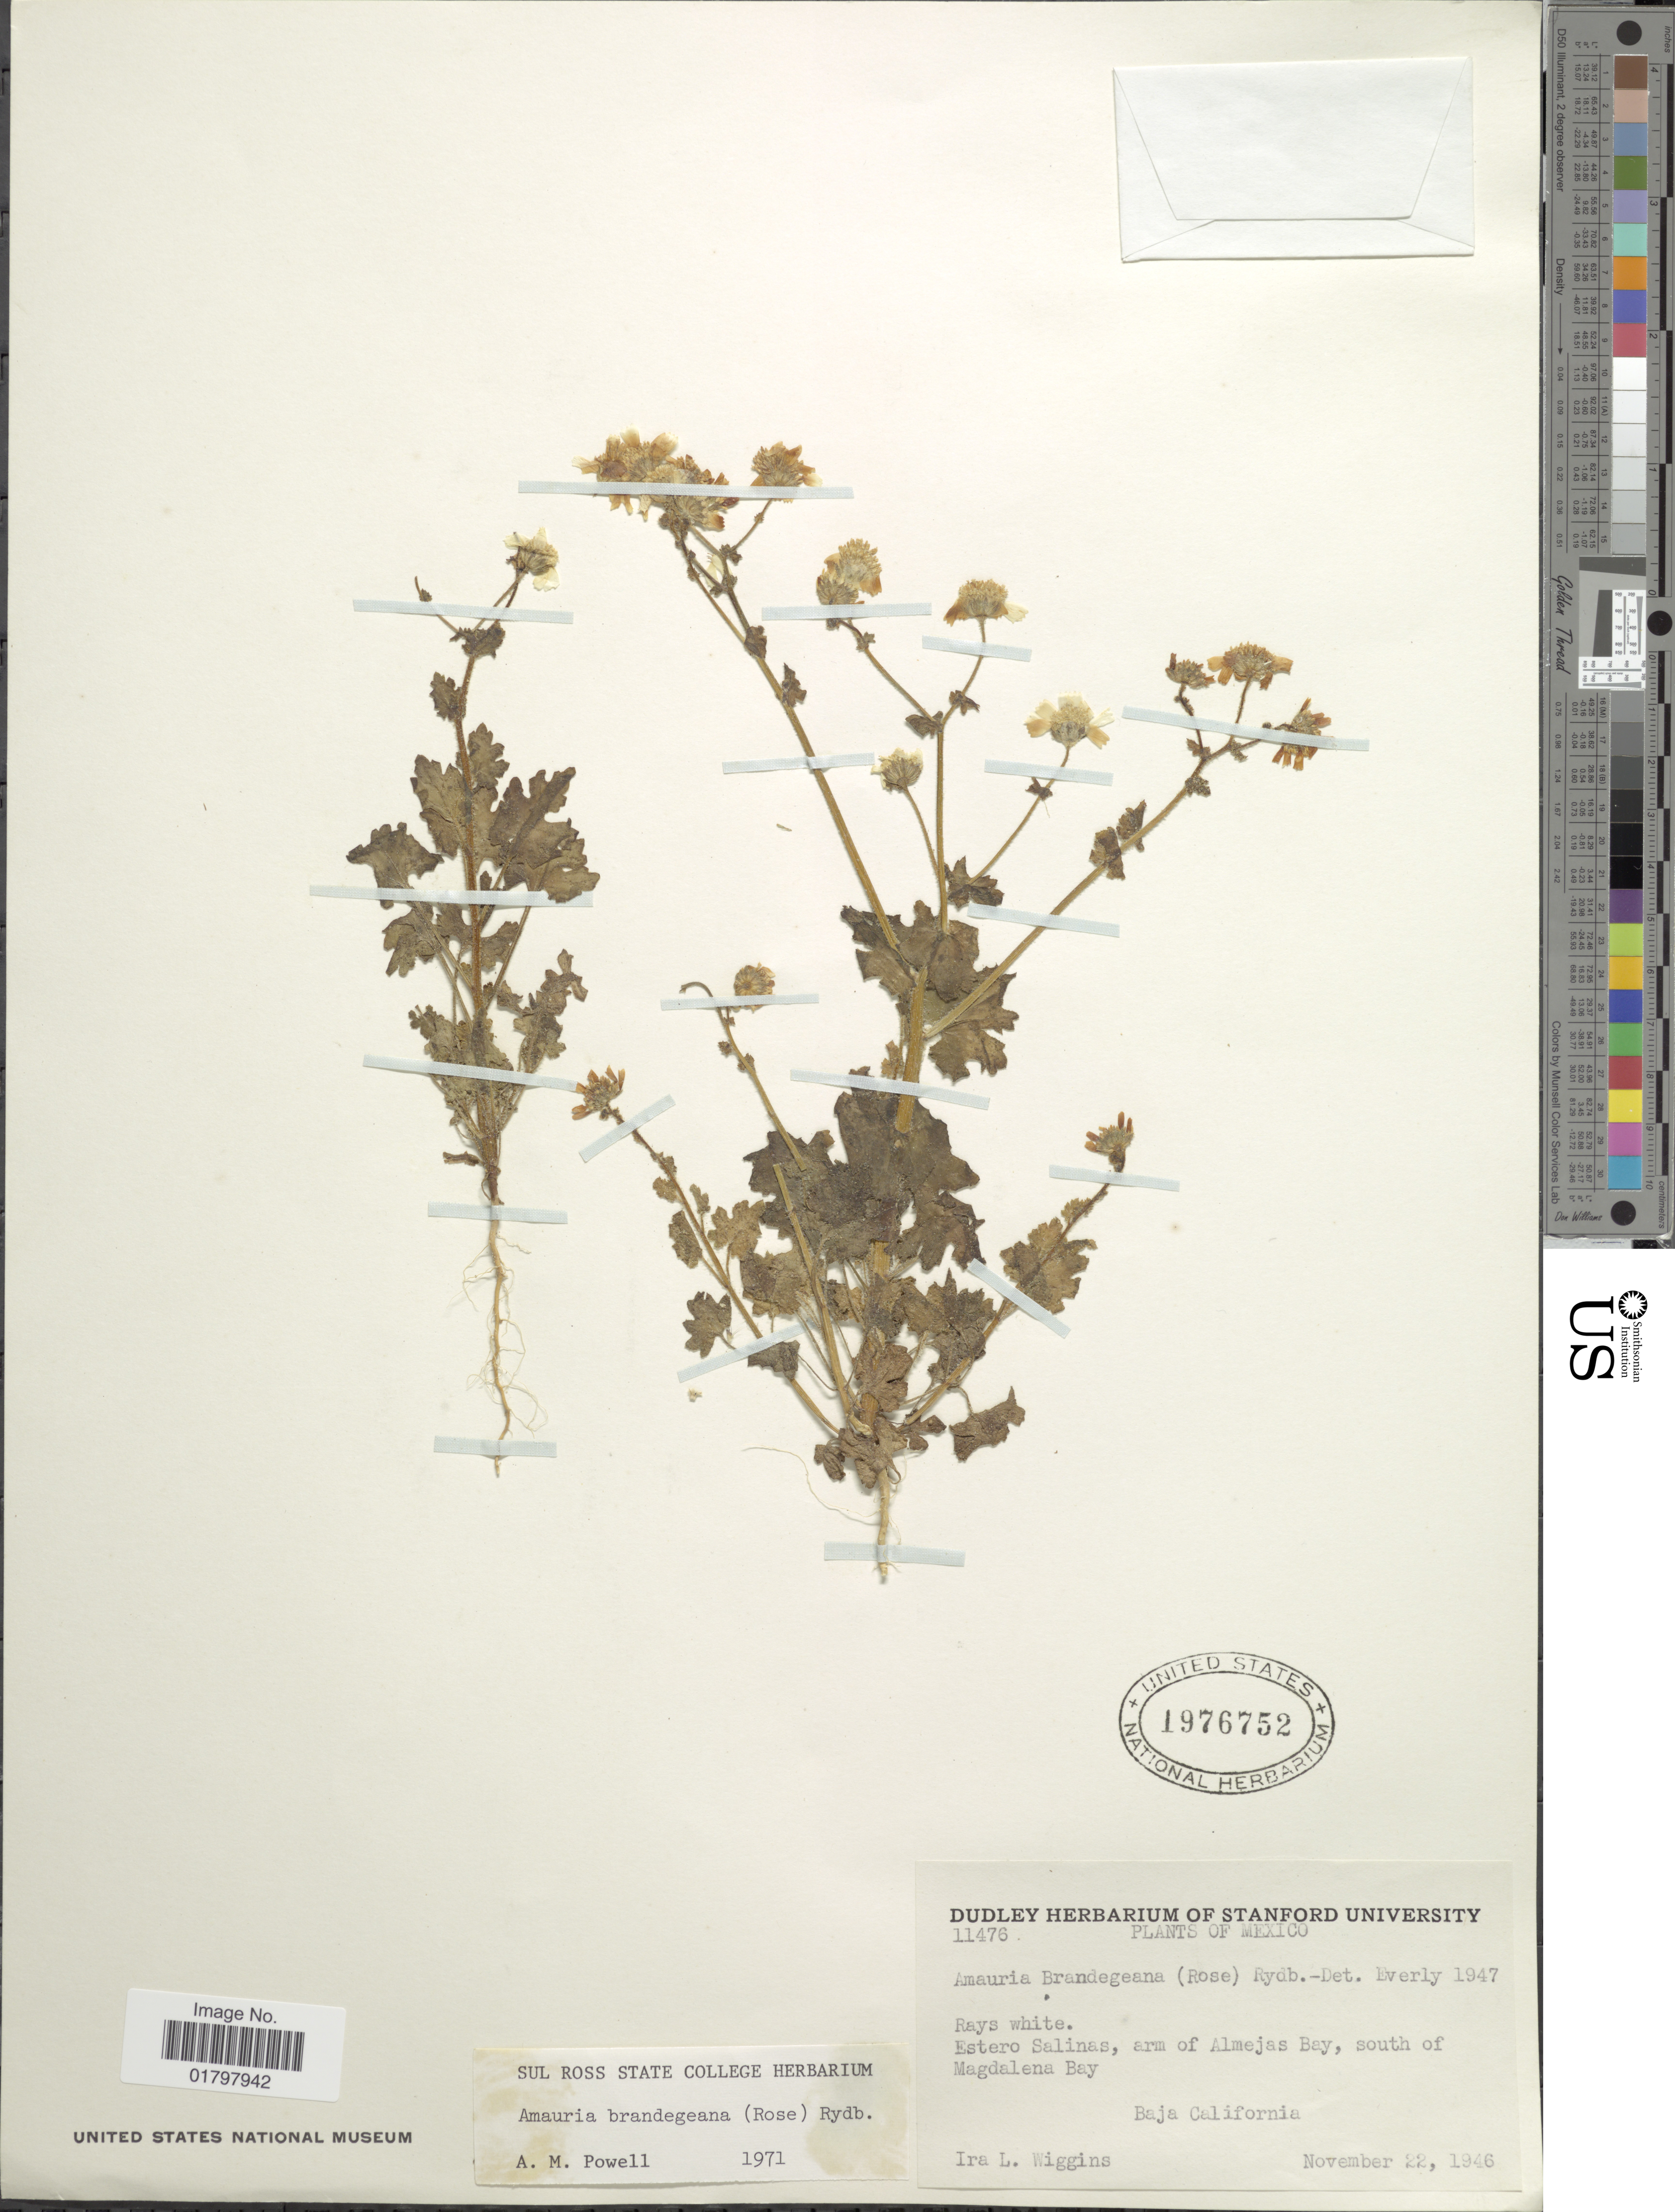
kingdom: Plantae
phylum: Tracheophyta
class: Magnoliopsida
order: Asterales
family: Asteraceae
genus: Amauria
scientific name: Amauria brandegeana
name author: (Rose) Rydb.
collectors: I. L. Wiggins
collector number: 11476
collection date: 1946-11-22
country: Mexico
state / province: Baja California Sur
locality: Estero Salinas, arm of Almejas Bay, south of Magdalena Bay. Baja California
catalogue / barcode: US 1976752